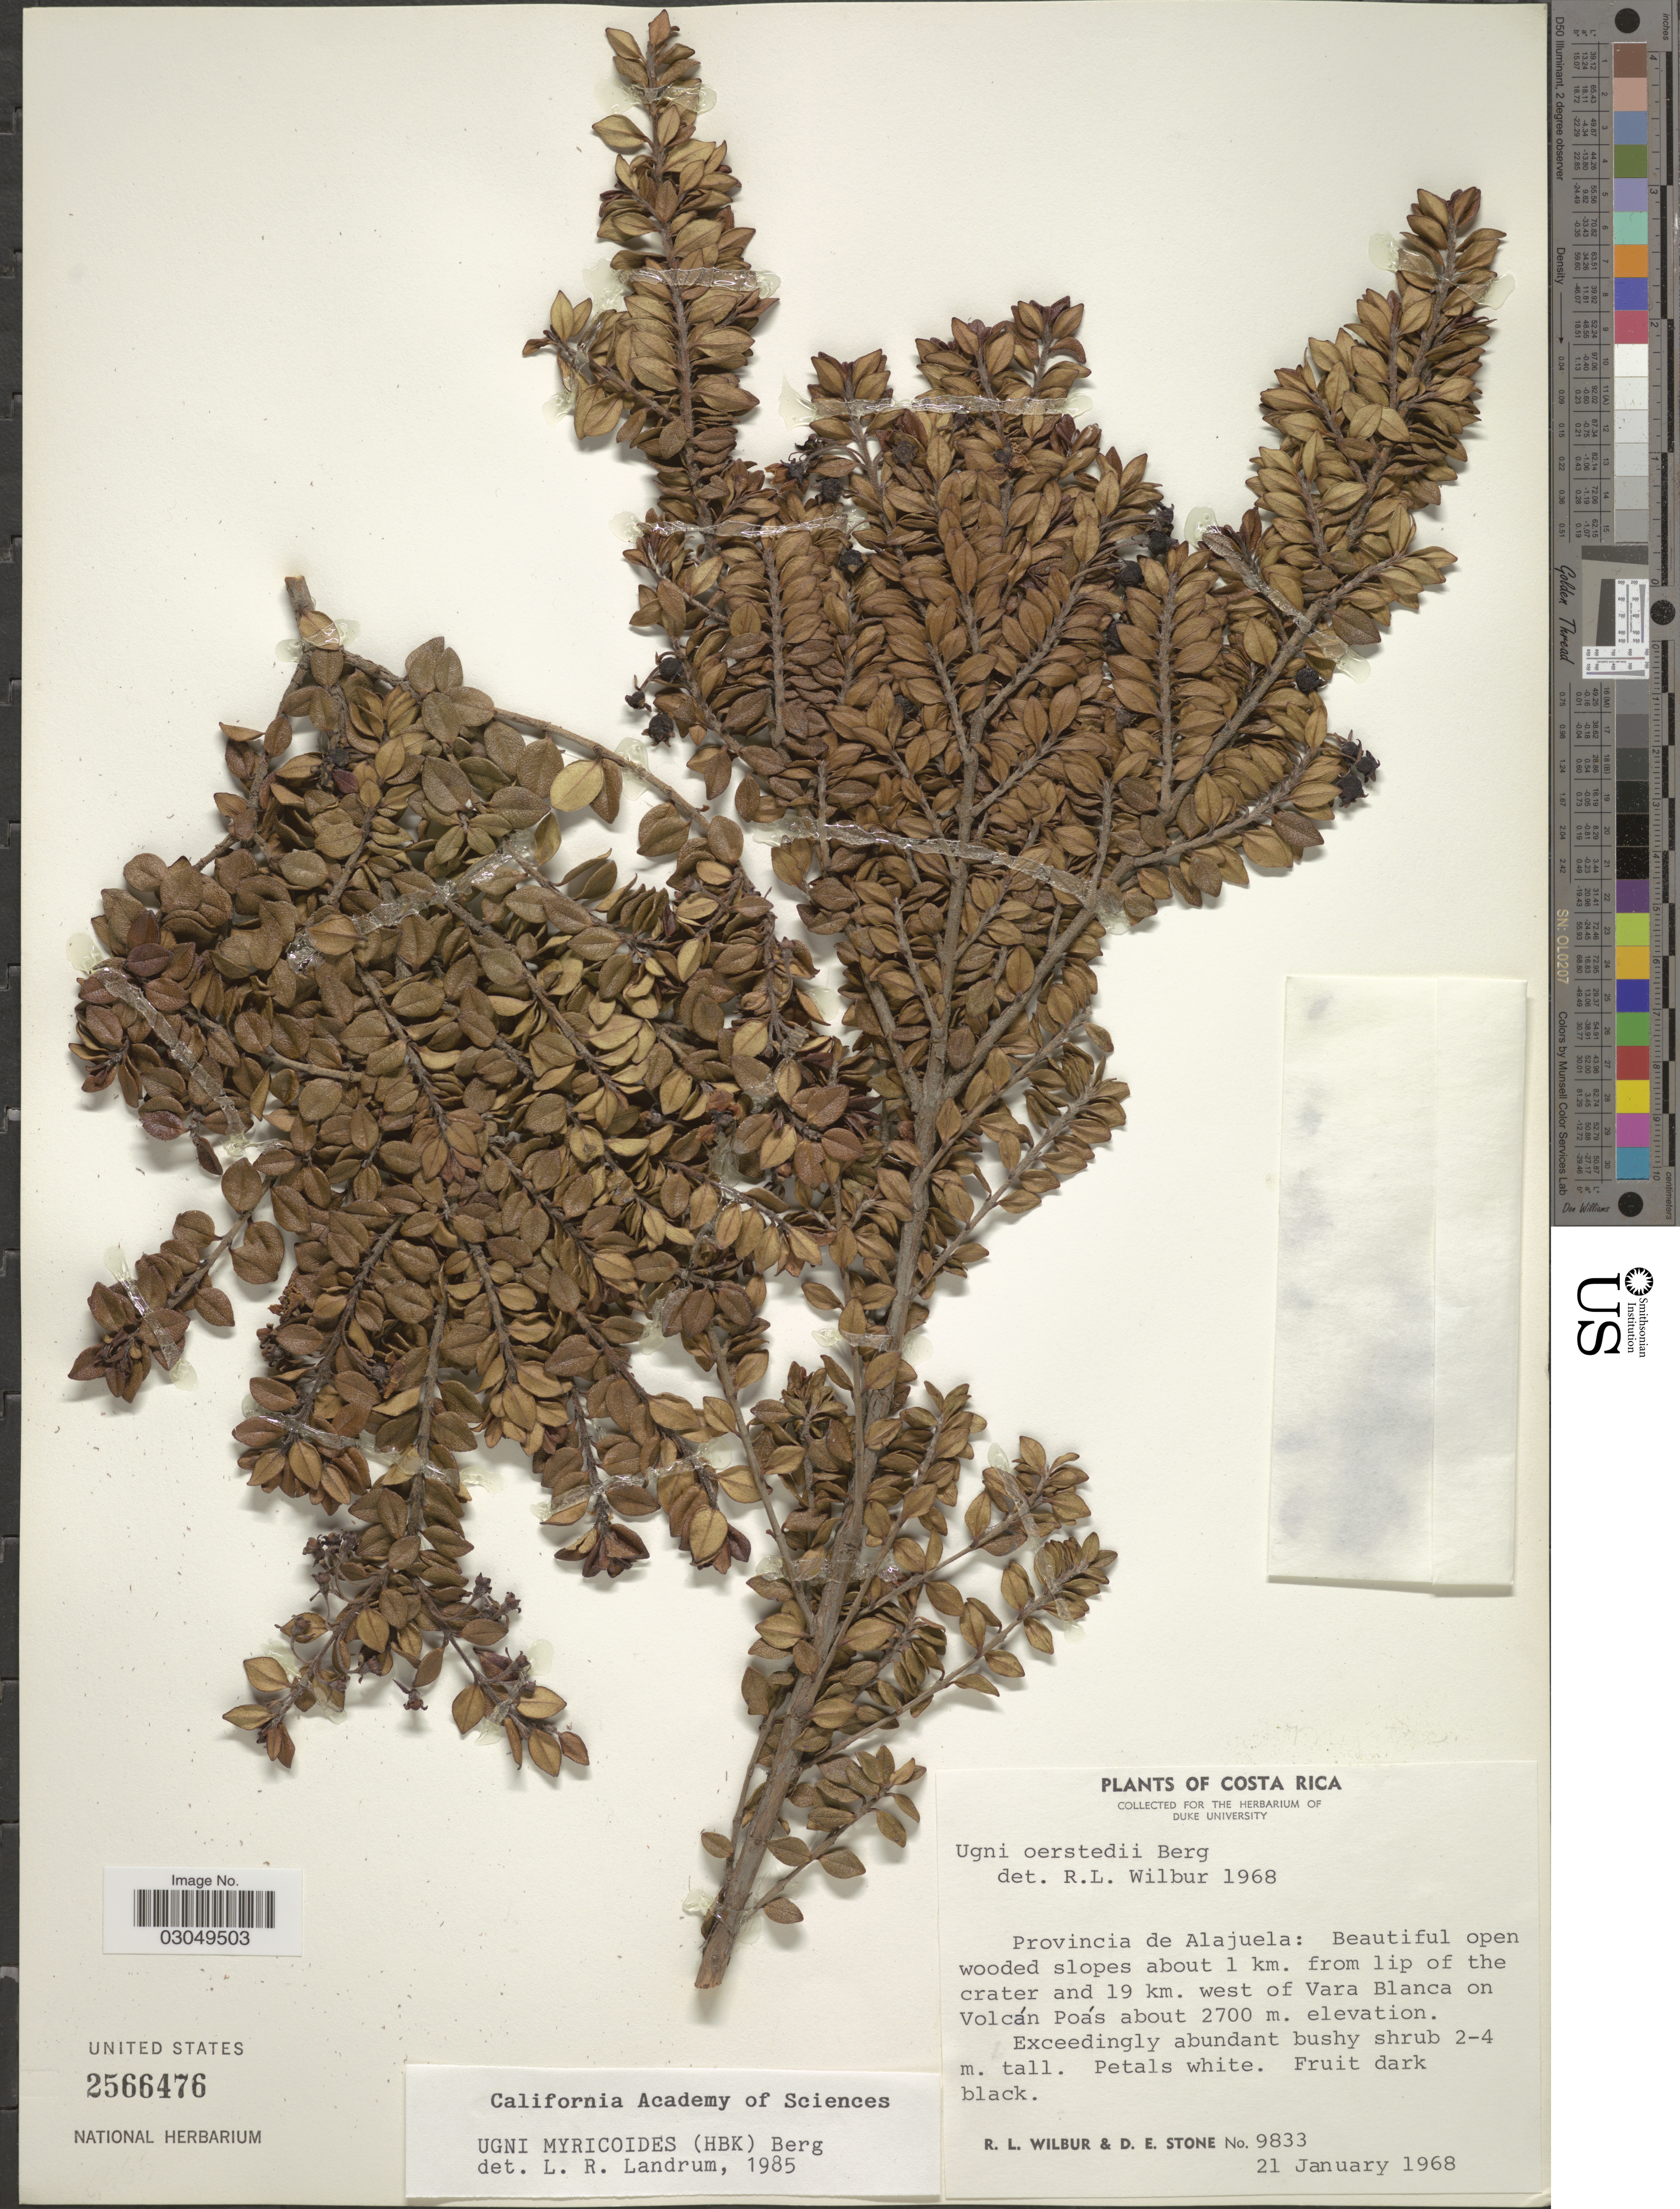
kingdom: Plantae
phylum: Tracheophyta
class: Magnoliopsida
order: Myrtales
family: Myrtaceae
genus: Ugni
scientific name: Ugni myricoides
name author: (Kunth) O. Berg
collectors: R. L. Wilbur & D. E. Stone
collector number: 9833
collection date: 1968-01-21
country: Costa Rica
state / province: Alajuela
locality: Beautiful open wooded slopes about 1 km. from lip of the crater and 19 km. west of Vara Blanca on Volcán Poás.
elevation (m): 2700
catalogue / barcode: US 2566476